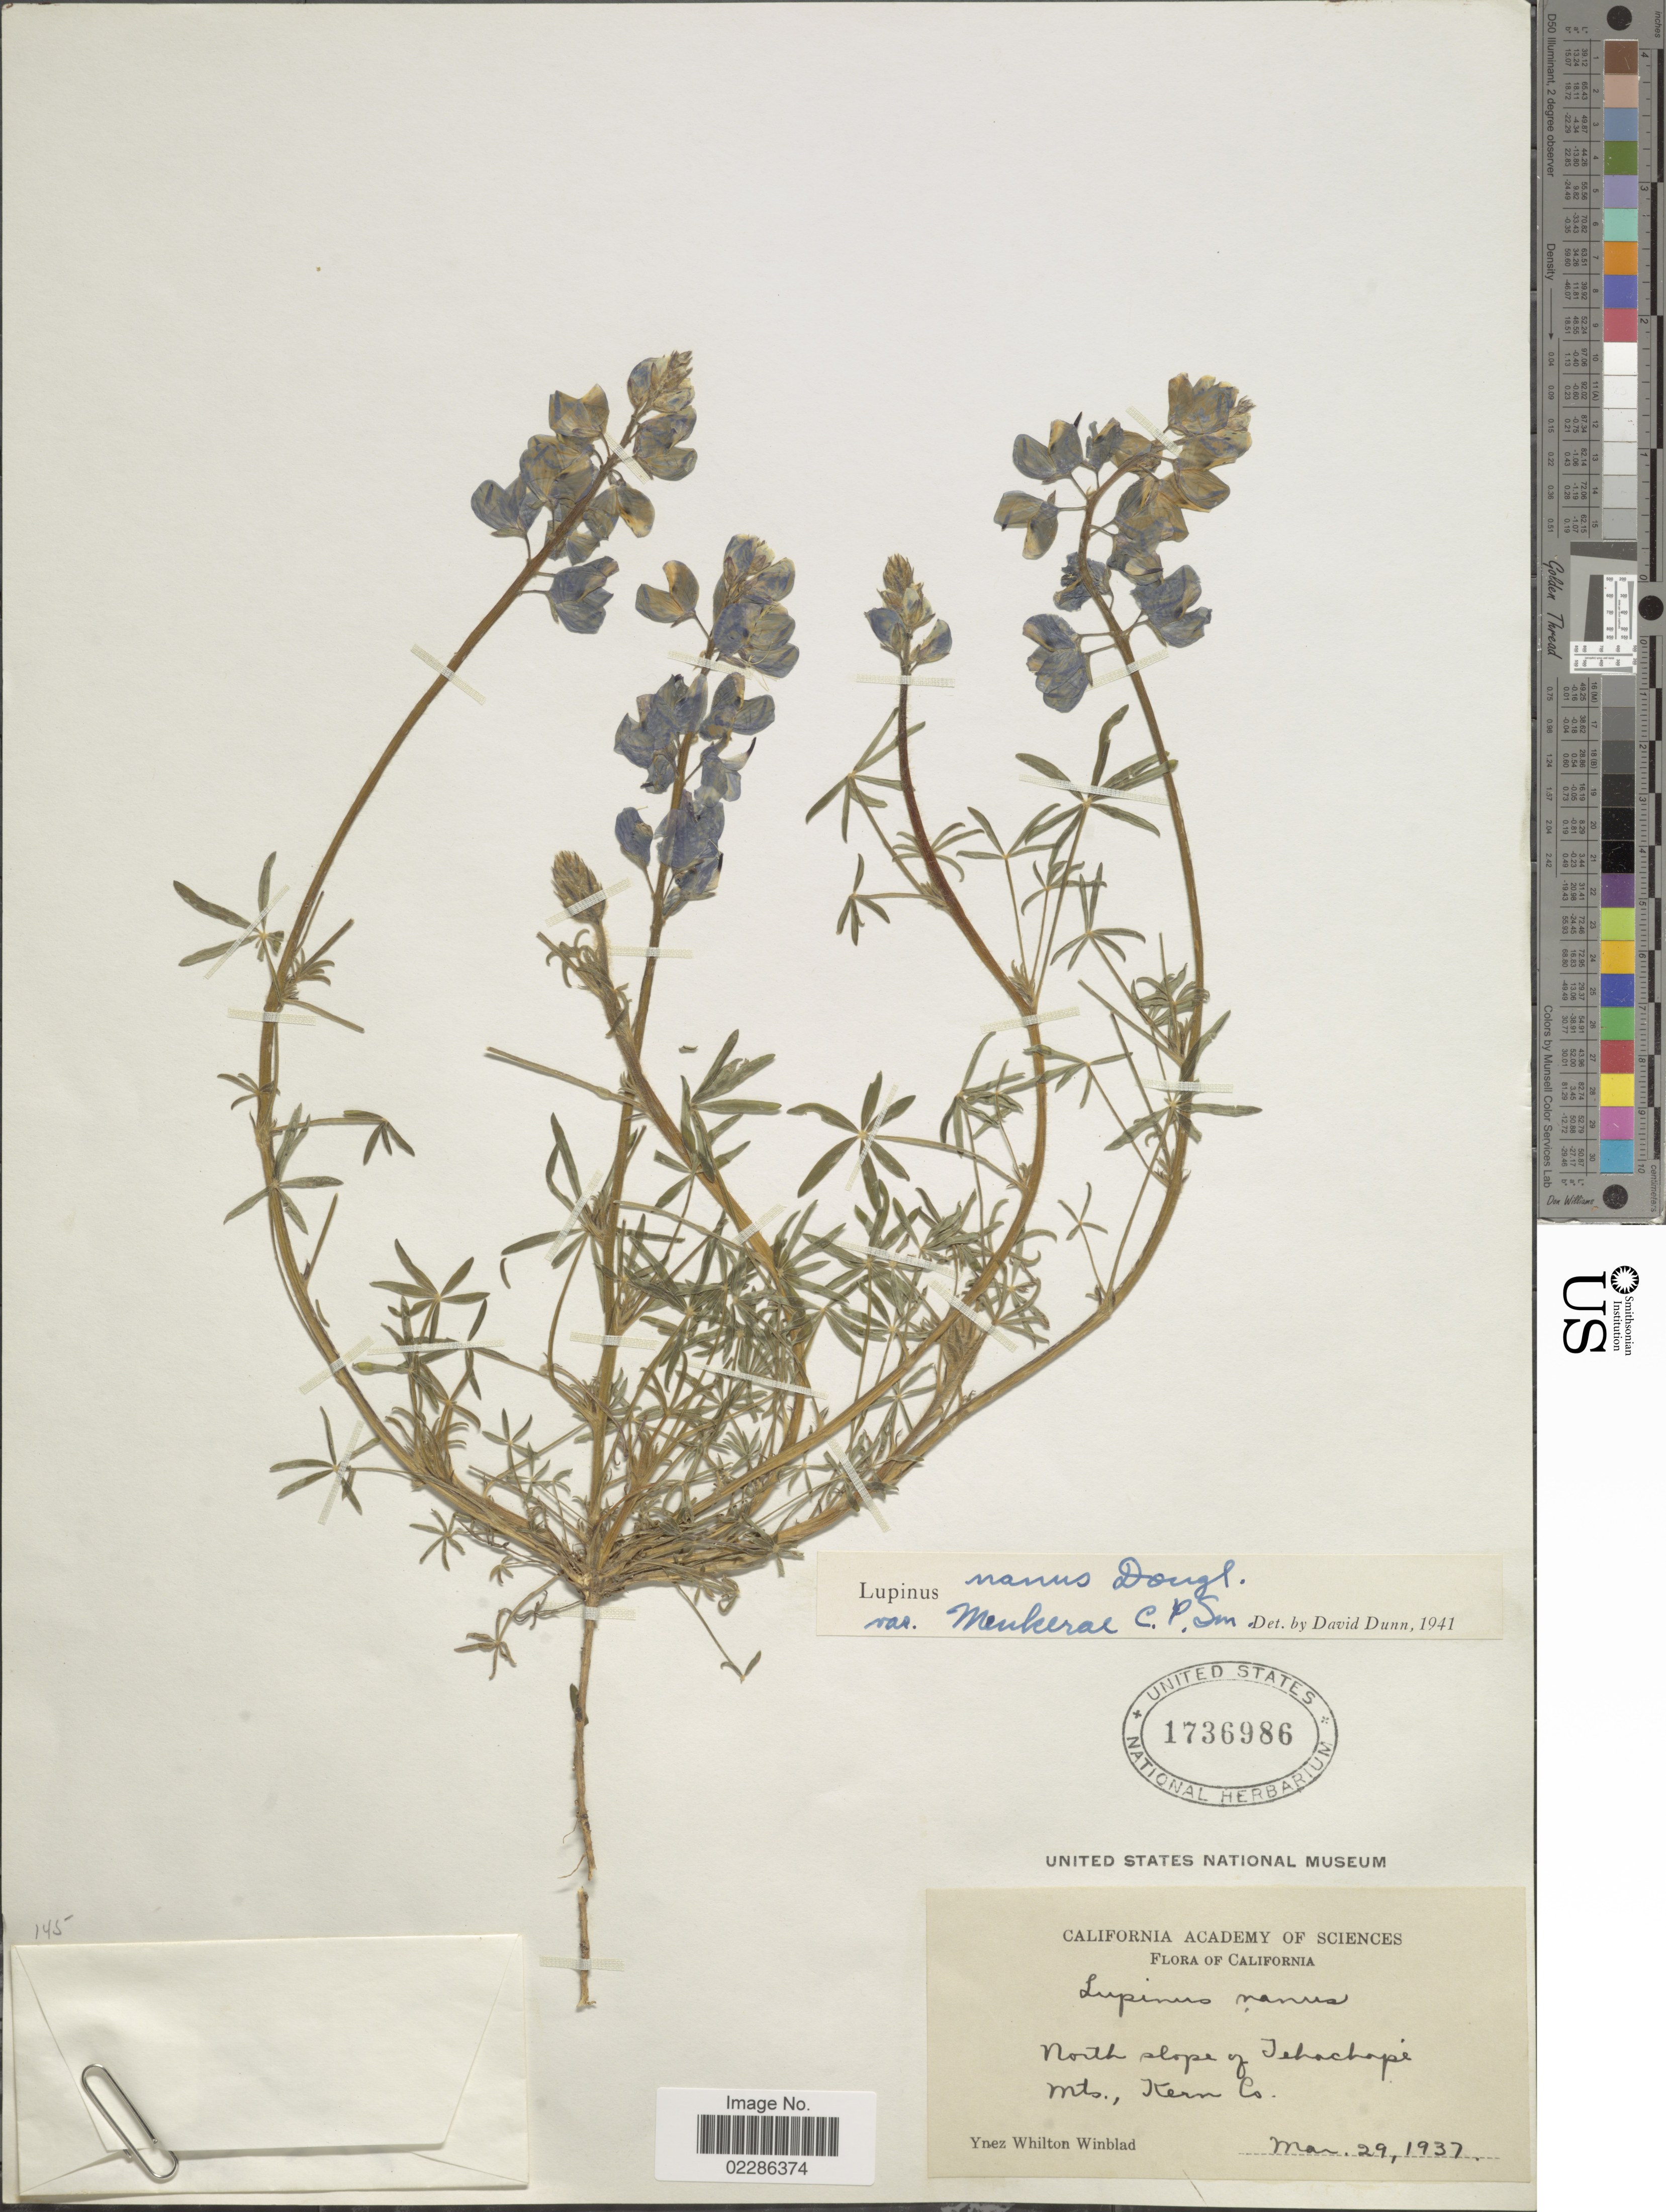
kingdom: Plantae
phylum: Tracheophyta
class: Magnoliopsida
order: Fabales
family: Fabaceae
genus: Lupinus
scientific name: Lupinus nanus var. menkerae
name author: C.P. Sm.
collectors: Y. Winblad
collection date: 1937-03-29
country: United States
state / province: California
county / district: Kern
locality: North slope of Tehachapé Mts., Kern Co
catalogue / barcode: US 1736986